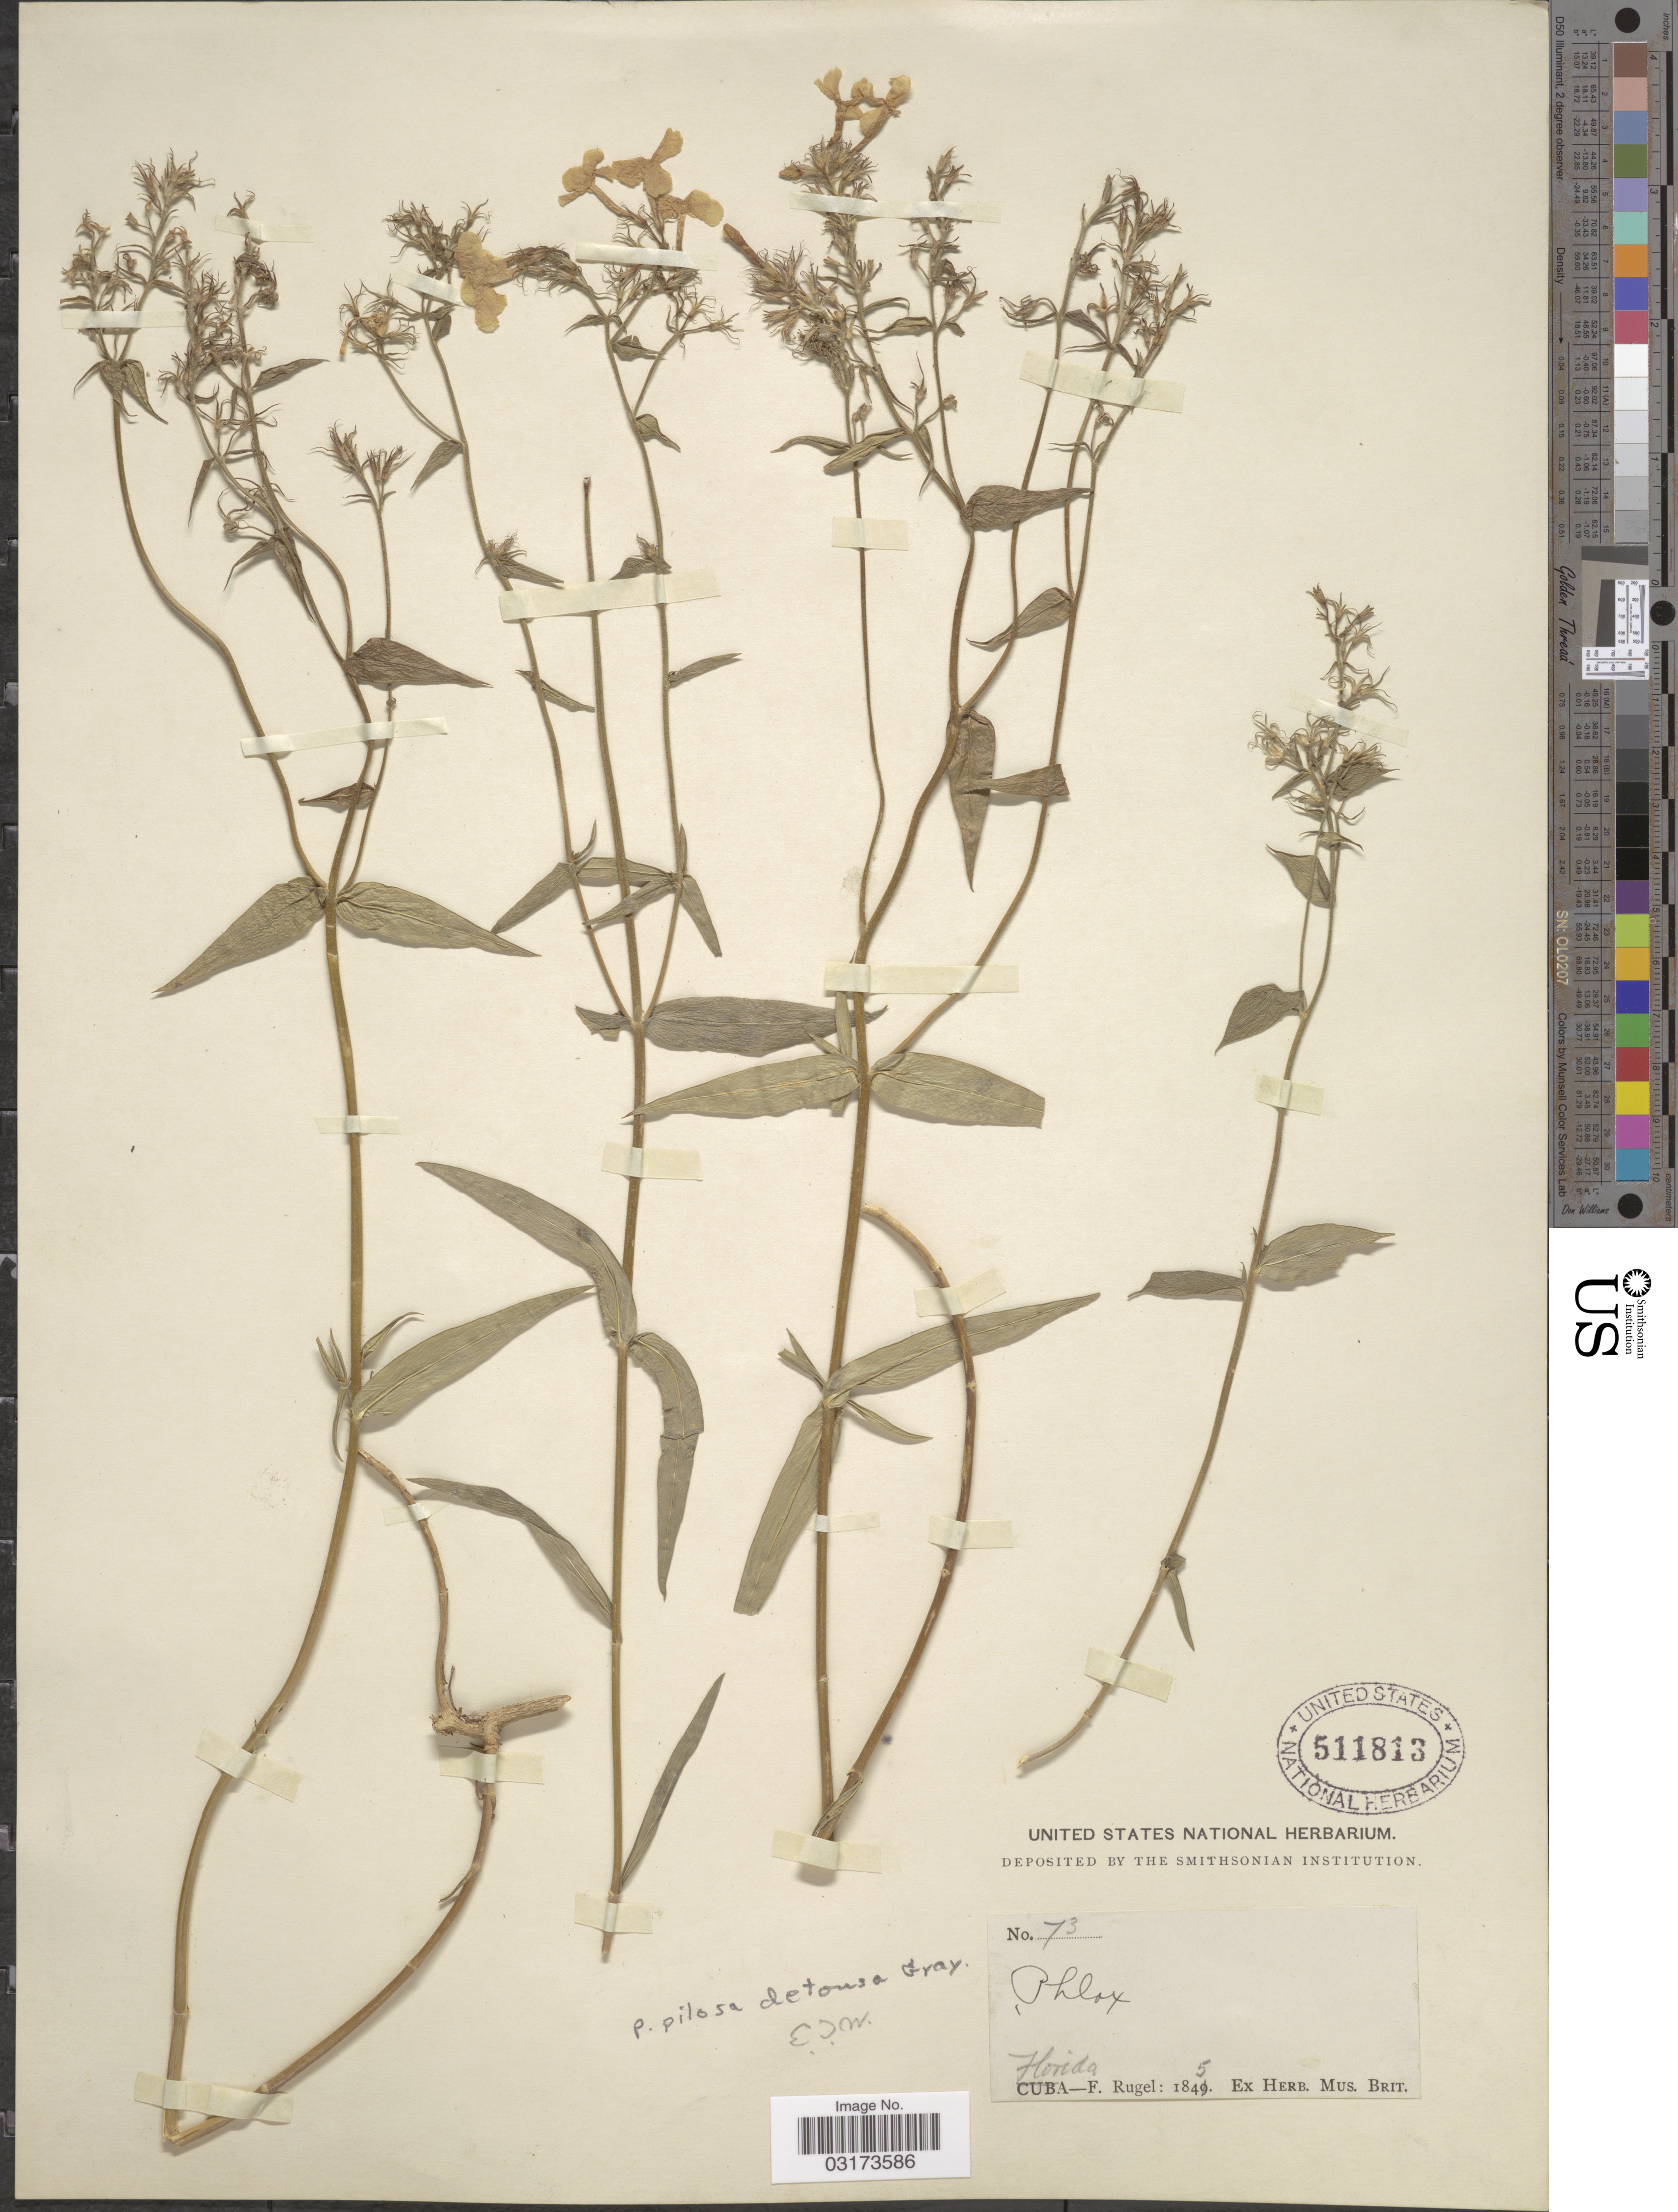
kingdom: Plantae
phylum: Tracheophyta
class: Magnoliopsida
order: Ericales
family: Polemoniaceae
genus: Phlox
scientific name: Phlox pilosa var. detonsa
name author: A. Gray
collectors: F. Rugel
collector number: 73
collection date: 1845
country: United States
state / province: Florida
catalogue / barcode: US 511813